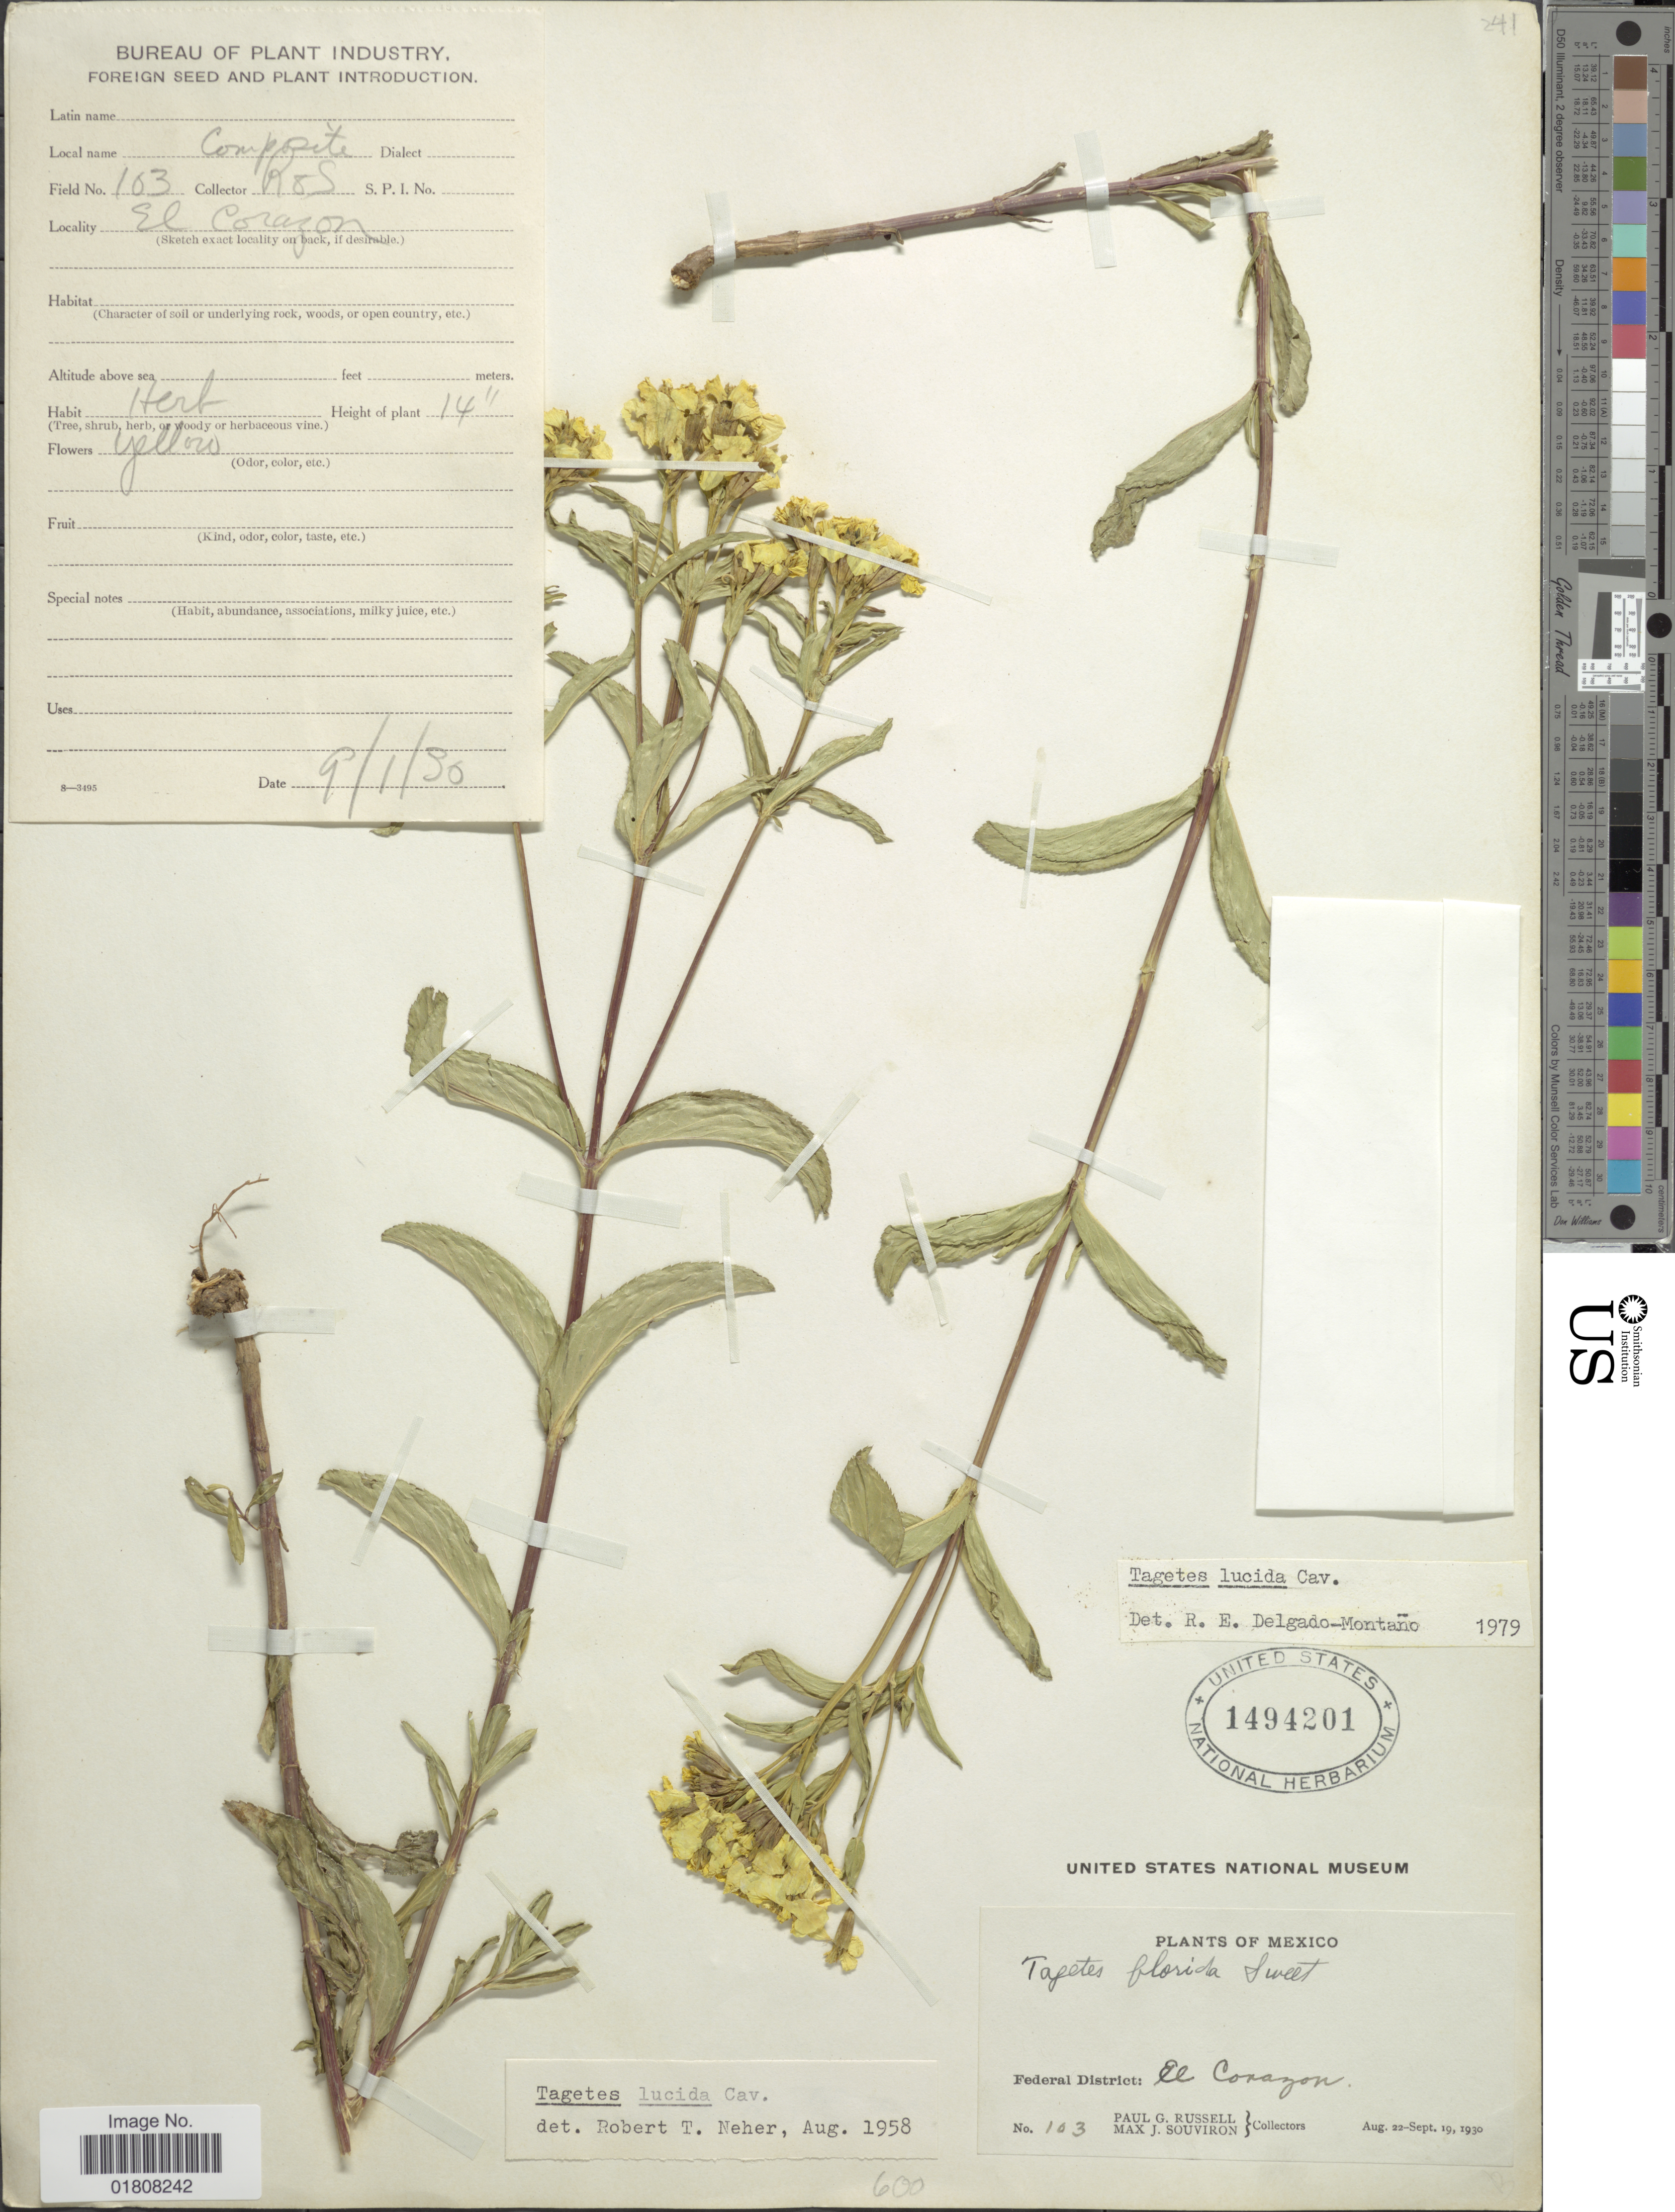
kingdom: Plantae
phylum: Tracheophyta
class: Magnoliopsida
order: Asterales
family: Asteraceae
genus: Tagetes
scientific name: Tagetes lucida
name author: Cav.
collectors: P. G. Russell & M. J. Souviron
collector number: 103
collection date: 1930-01-09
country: Mexico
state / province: Distrito Federal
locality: Federal District, El Corazon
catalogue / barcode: US 1494201